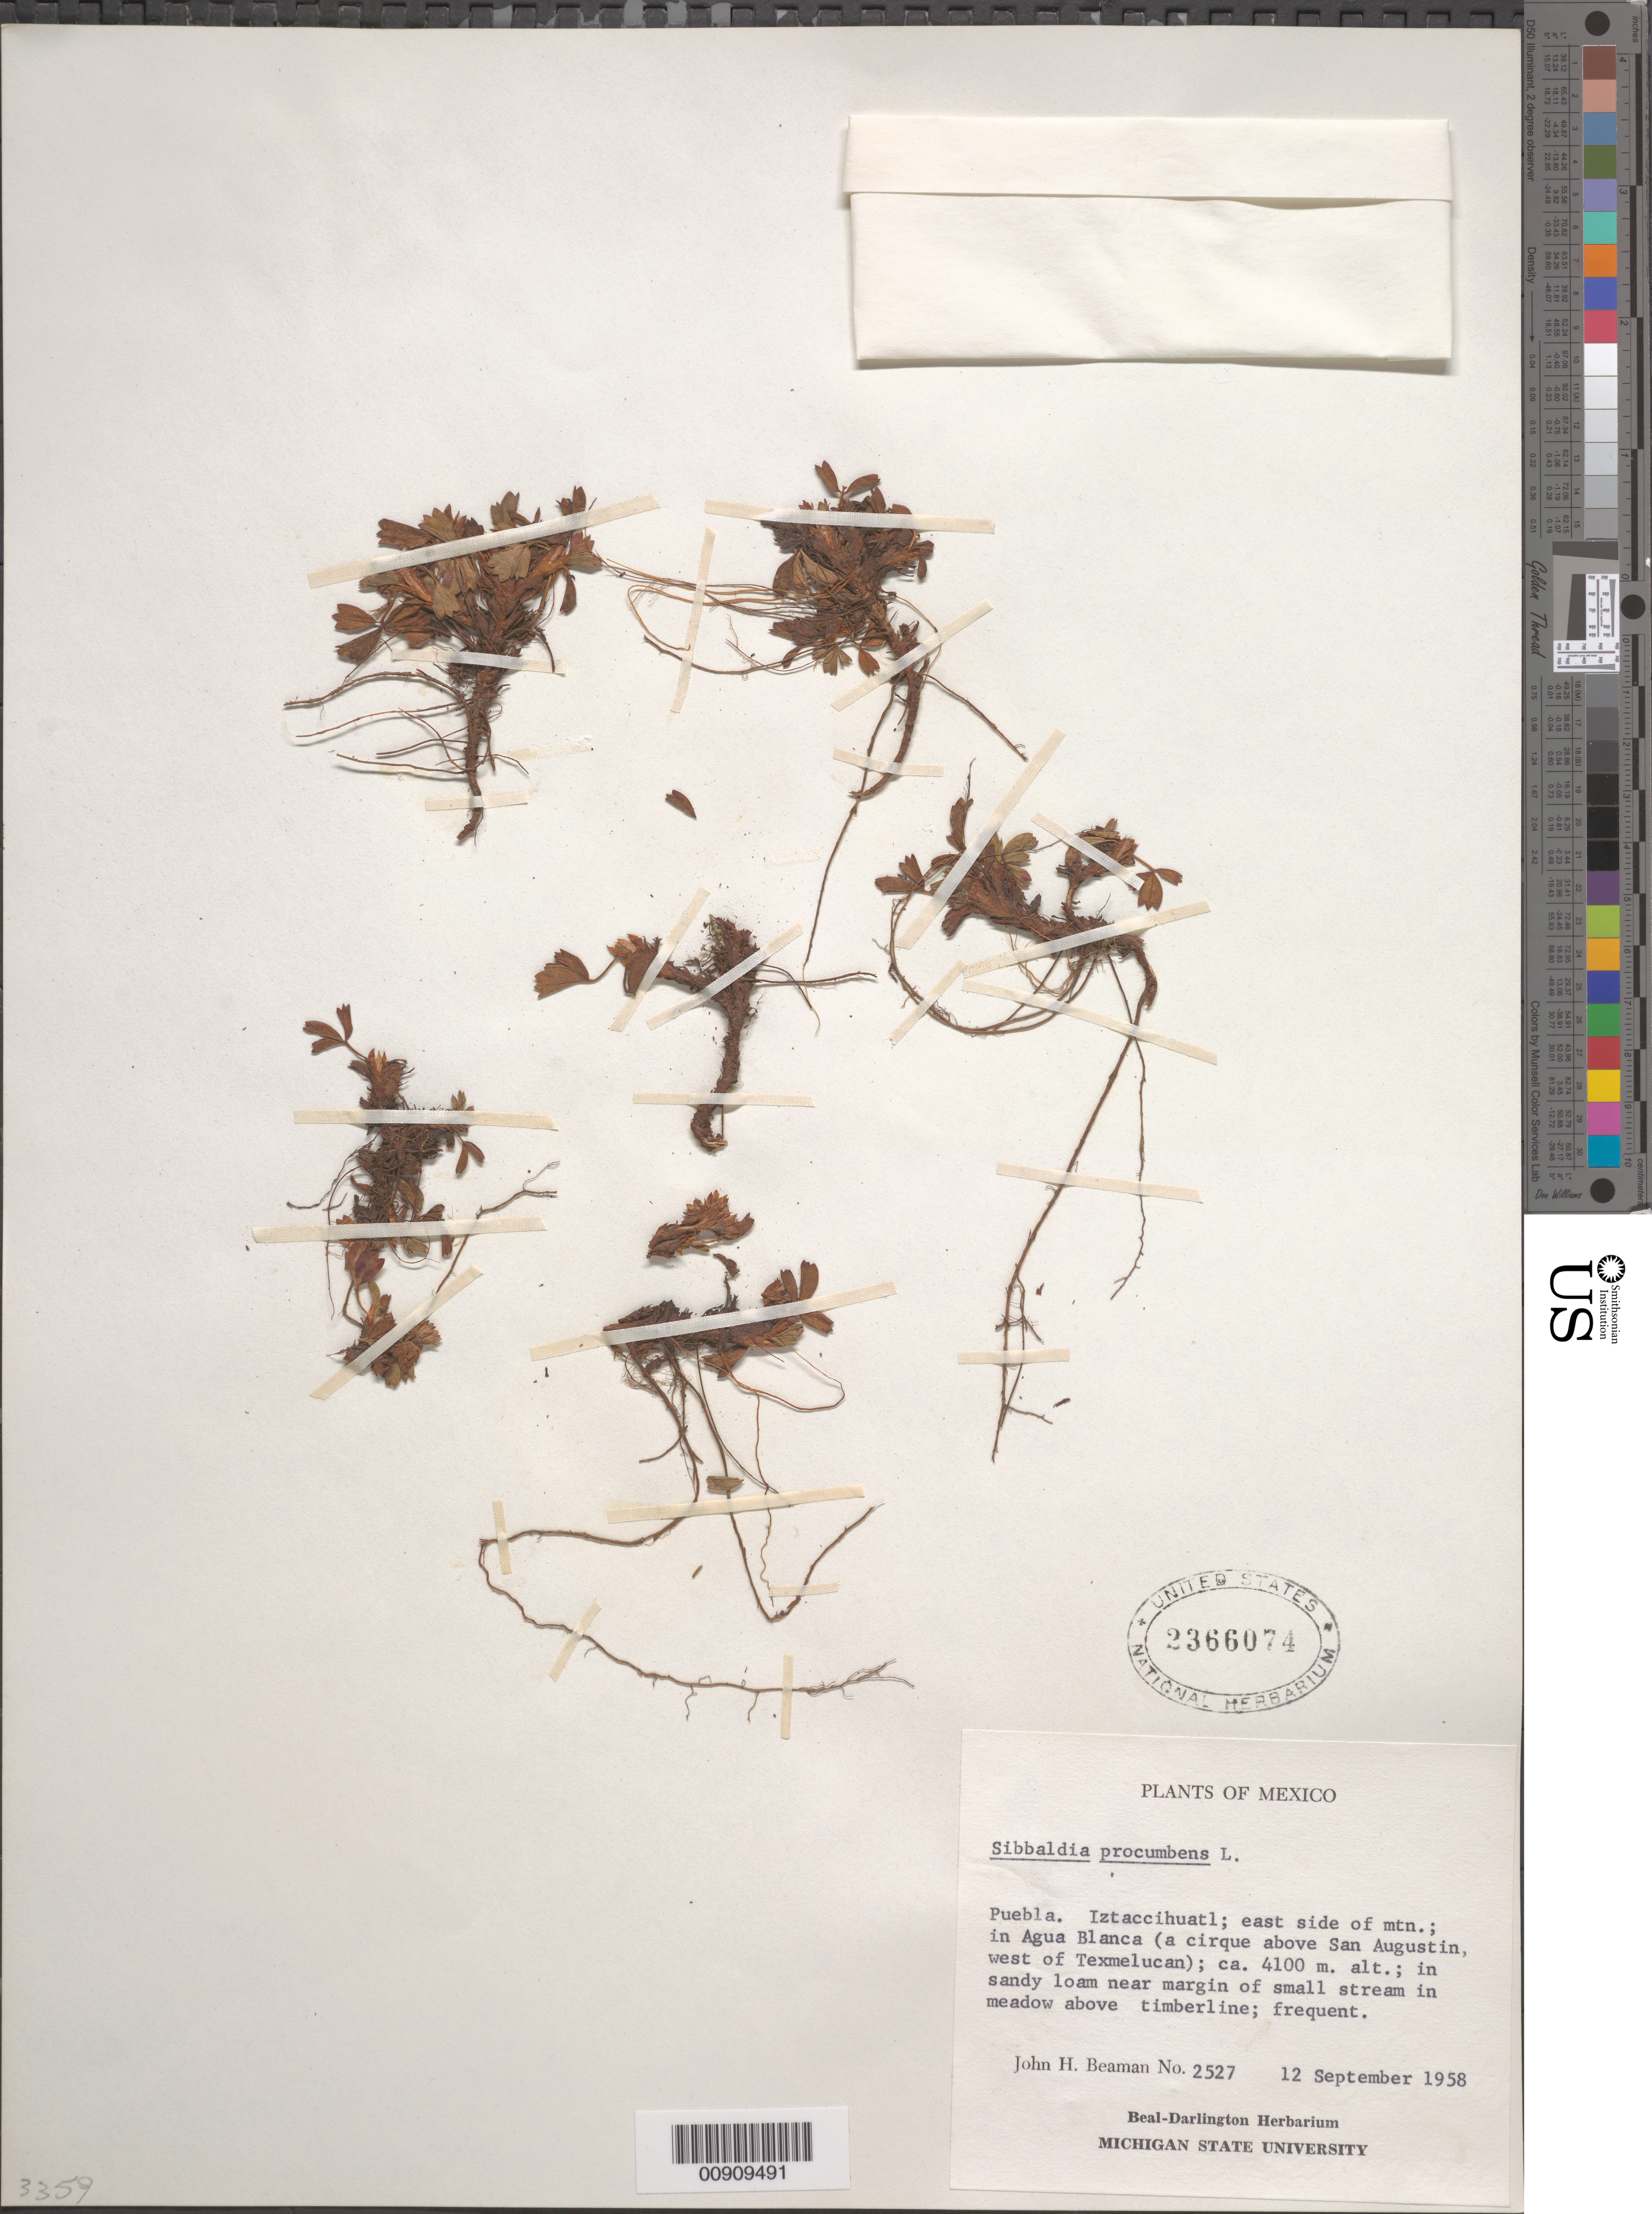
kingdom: Plantae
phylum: Tracheophyta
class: Magnoliopsida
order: Rosales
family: Rosaceae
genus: Sibbaldia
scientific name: Sibbaldia procumbens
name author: L.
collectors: J. H. Beaman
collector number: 2527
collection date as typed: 12 Sep 1958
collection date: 1958-09-12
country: Mexico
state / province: Puebla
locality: Puebla. Iztaccihuatl; east side of mtn.; in Agua Blanca (a cirque above San Augustin, west of Texmelucan).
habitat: In sandy loam near margin of small stream in meadow above timberline.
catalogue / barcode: US 2366074